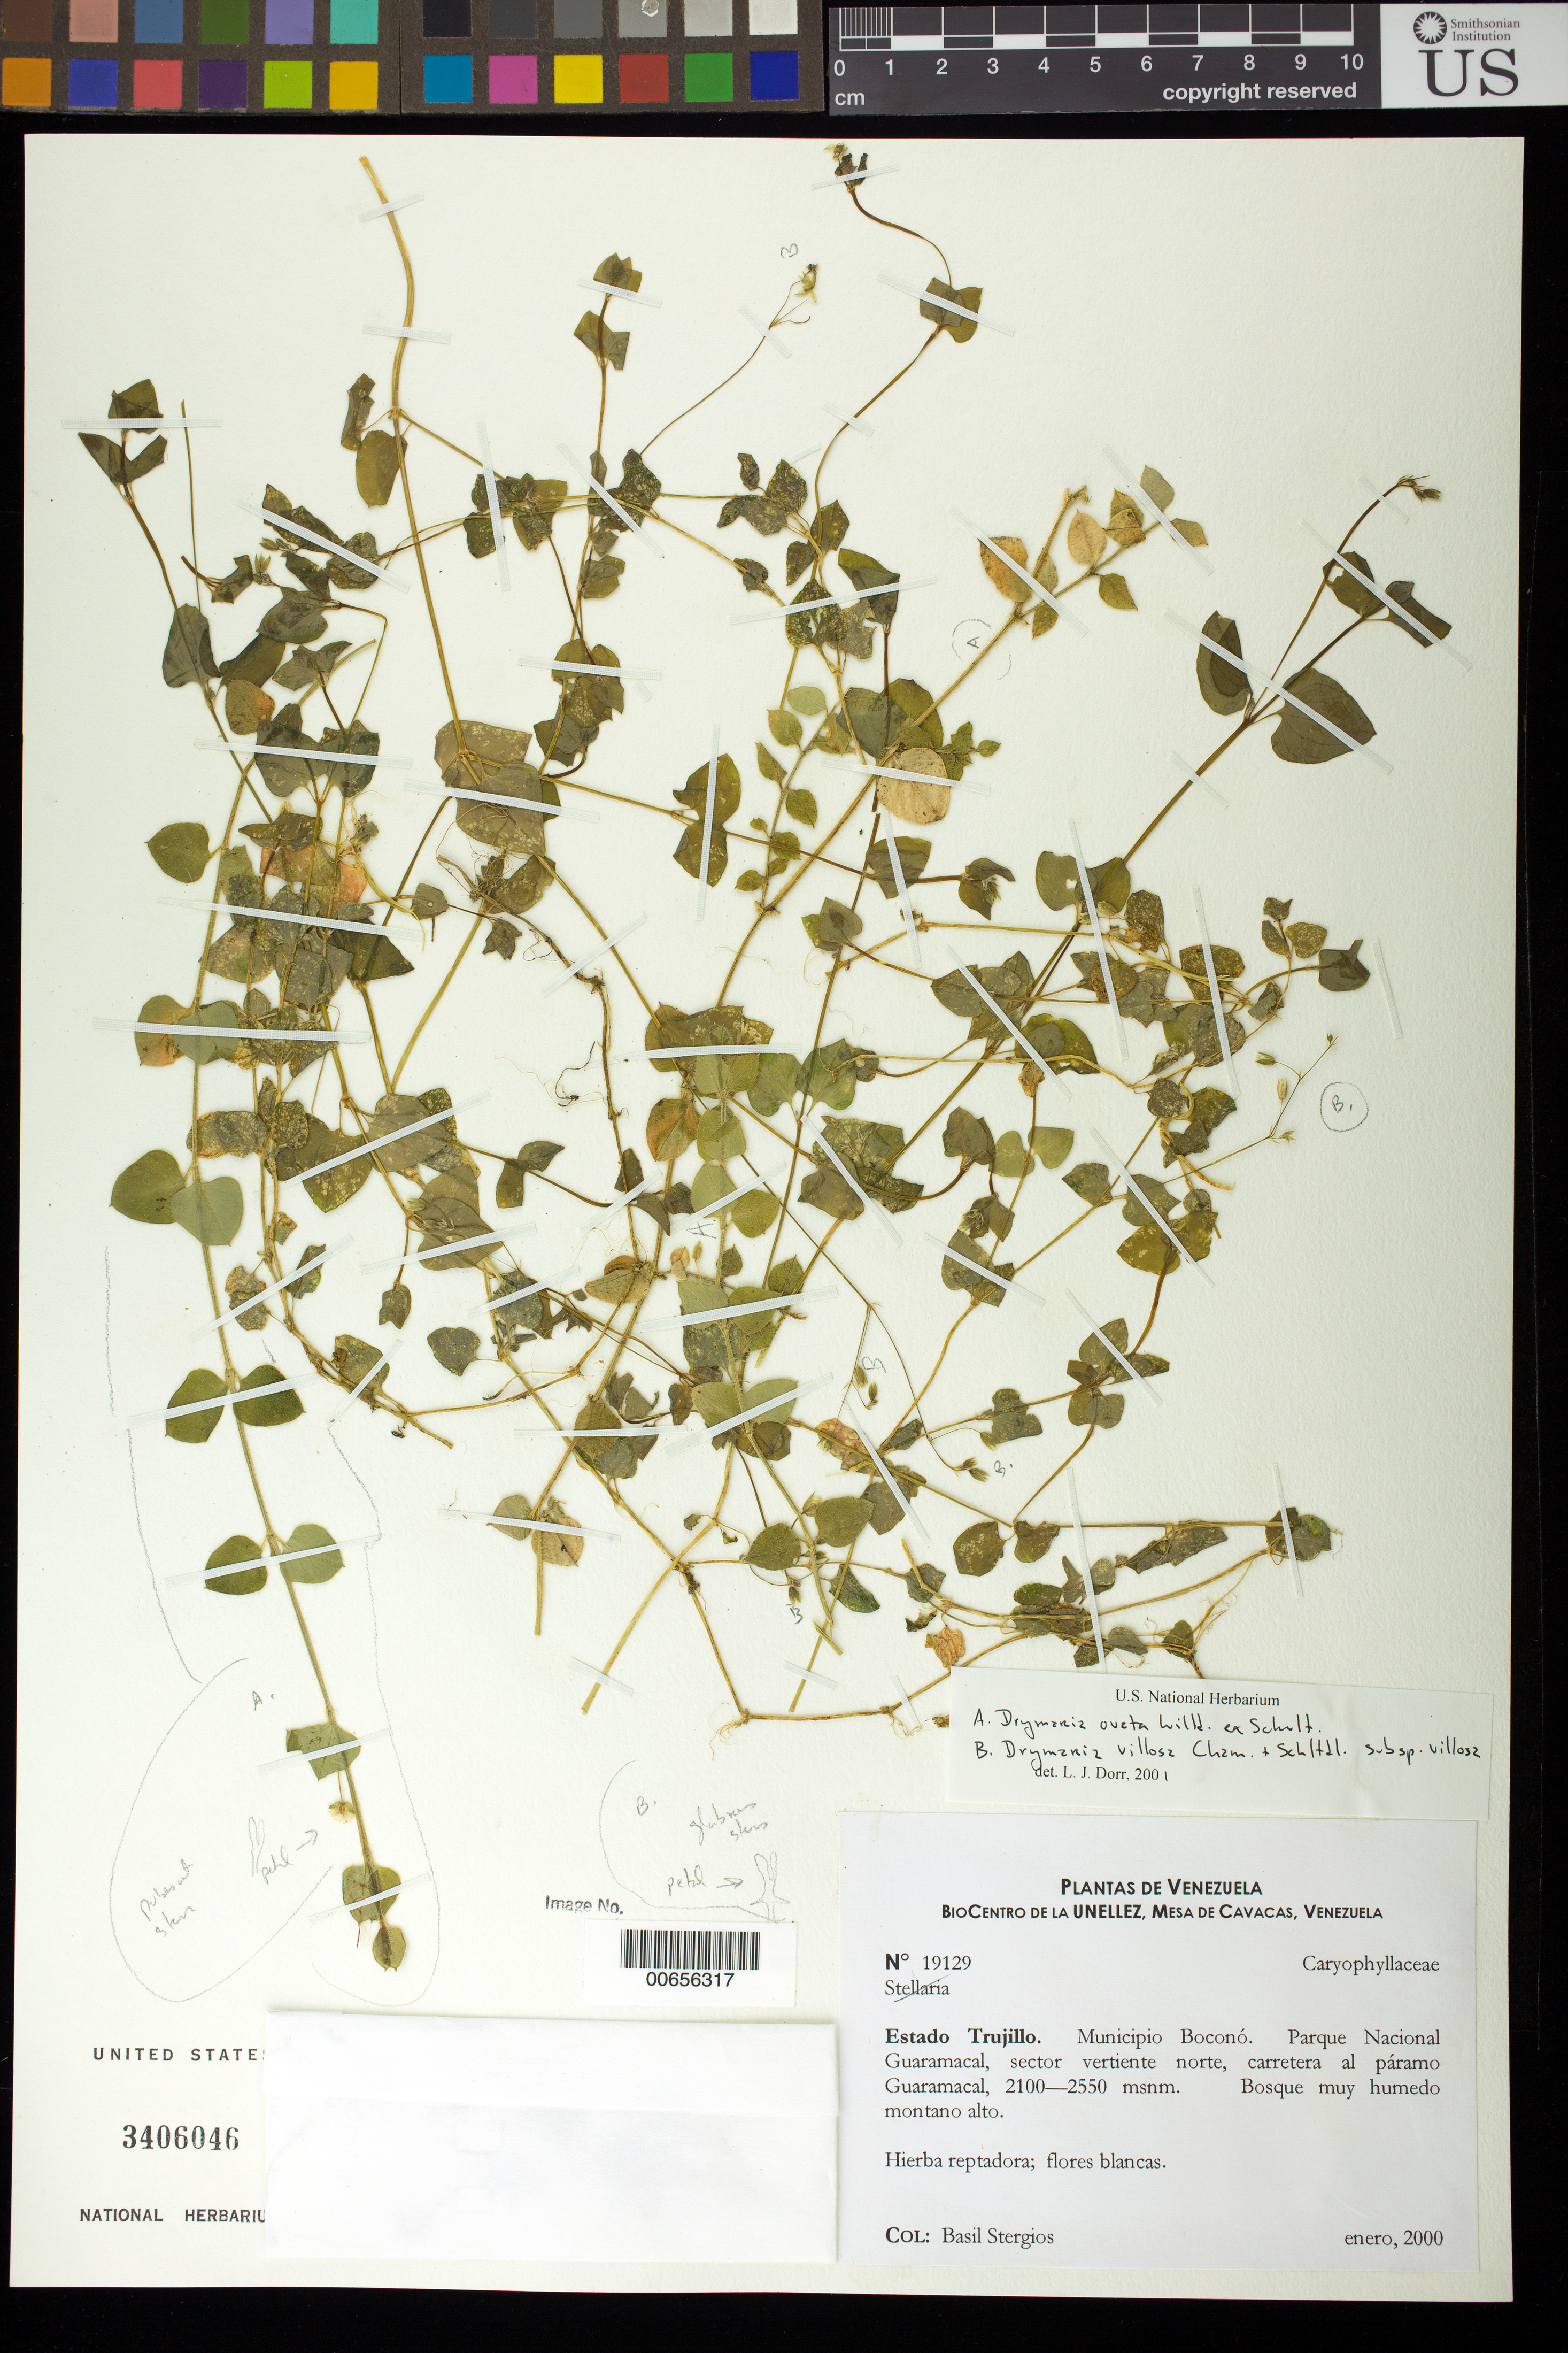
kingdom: Plantae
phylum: Tracheophyta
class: Magnoliopsida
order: Caryophyllales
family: Caryophyllaceae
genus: Drymaria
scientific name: Drymaria ovata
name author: Humb. & Bonpl. ex Schult.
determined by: Dorr, L. J., (BOT), Smithsonian Institution - National Museum of Natural History (UNITED STATES)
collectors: B. G. Stergios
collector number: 19129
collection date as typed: Jan 2000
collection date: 2000-01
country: Venezuela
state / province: Trujillo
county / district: Boconó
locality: Parque Nacional Guaramacal, vertiente N, carretera al páramo Guaramacal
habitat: Bosque muy húmedo montano alto.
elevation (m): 2100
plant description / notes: NY, PORT, PRC, US, VEN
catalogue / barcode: US 3406046